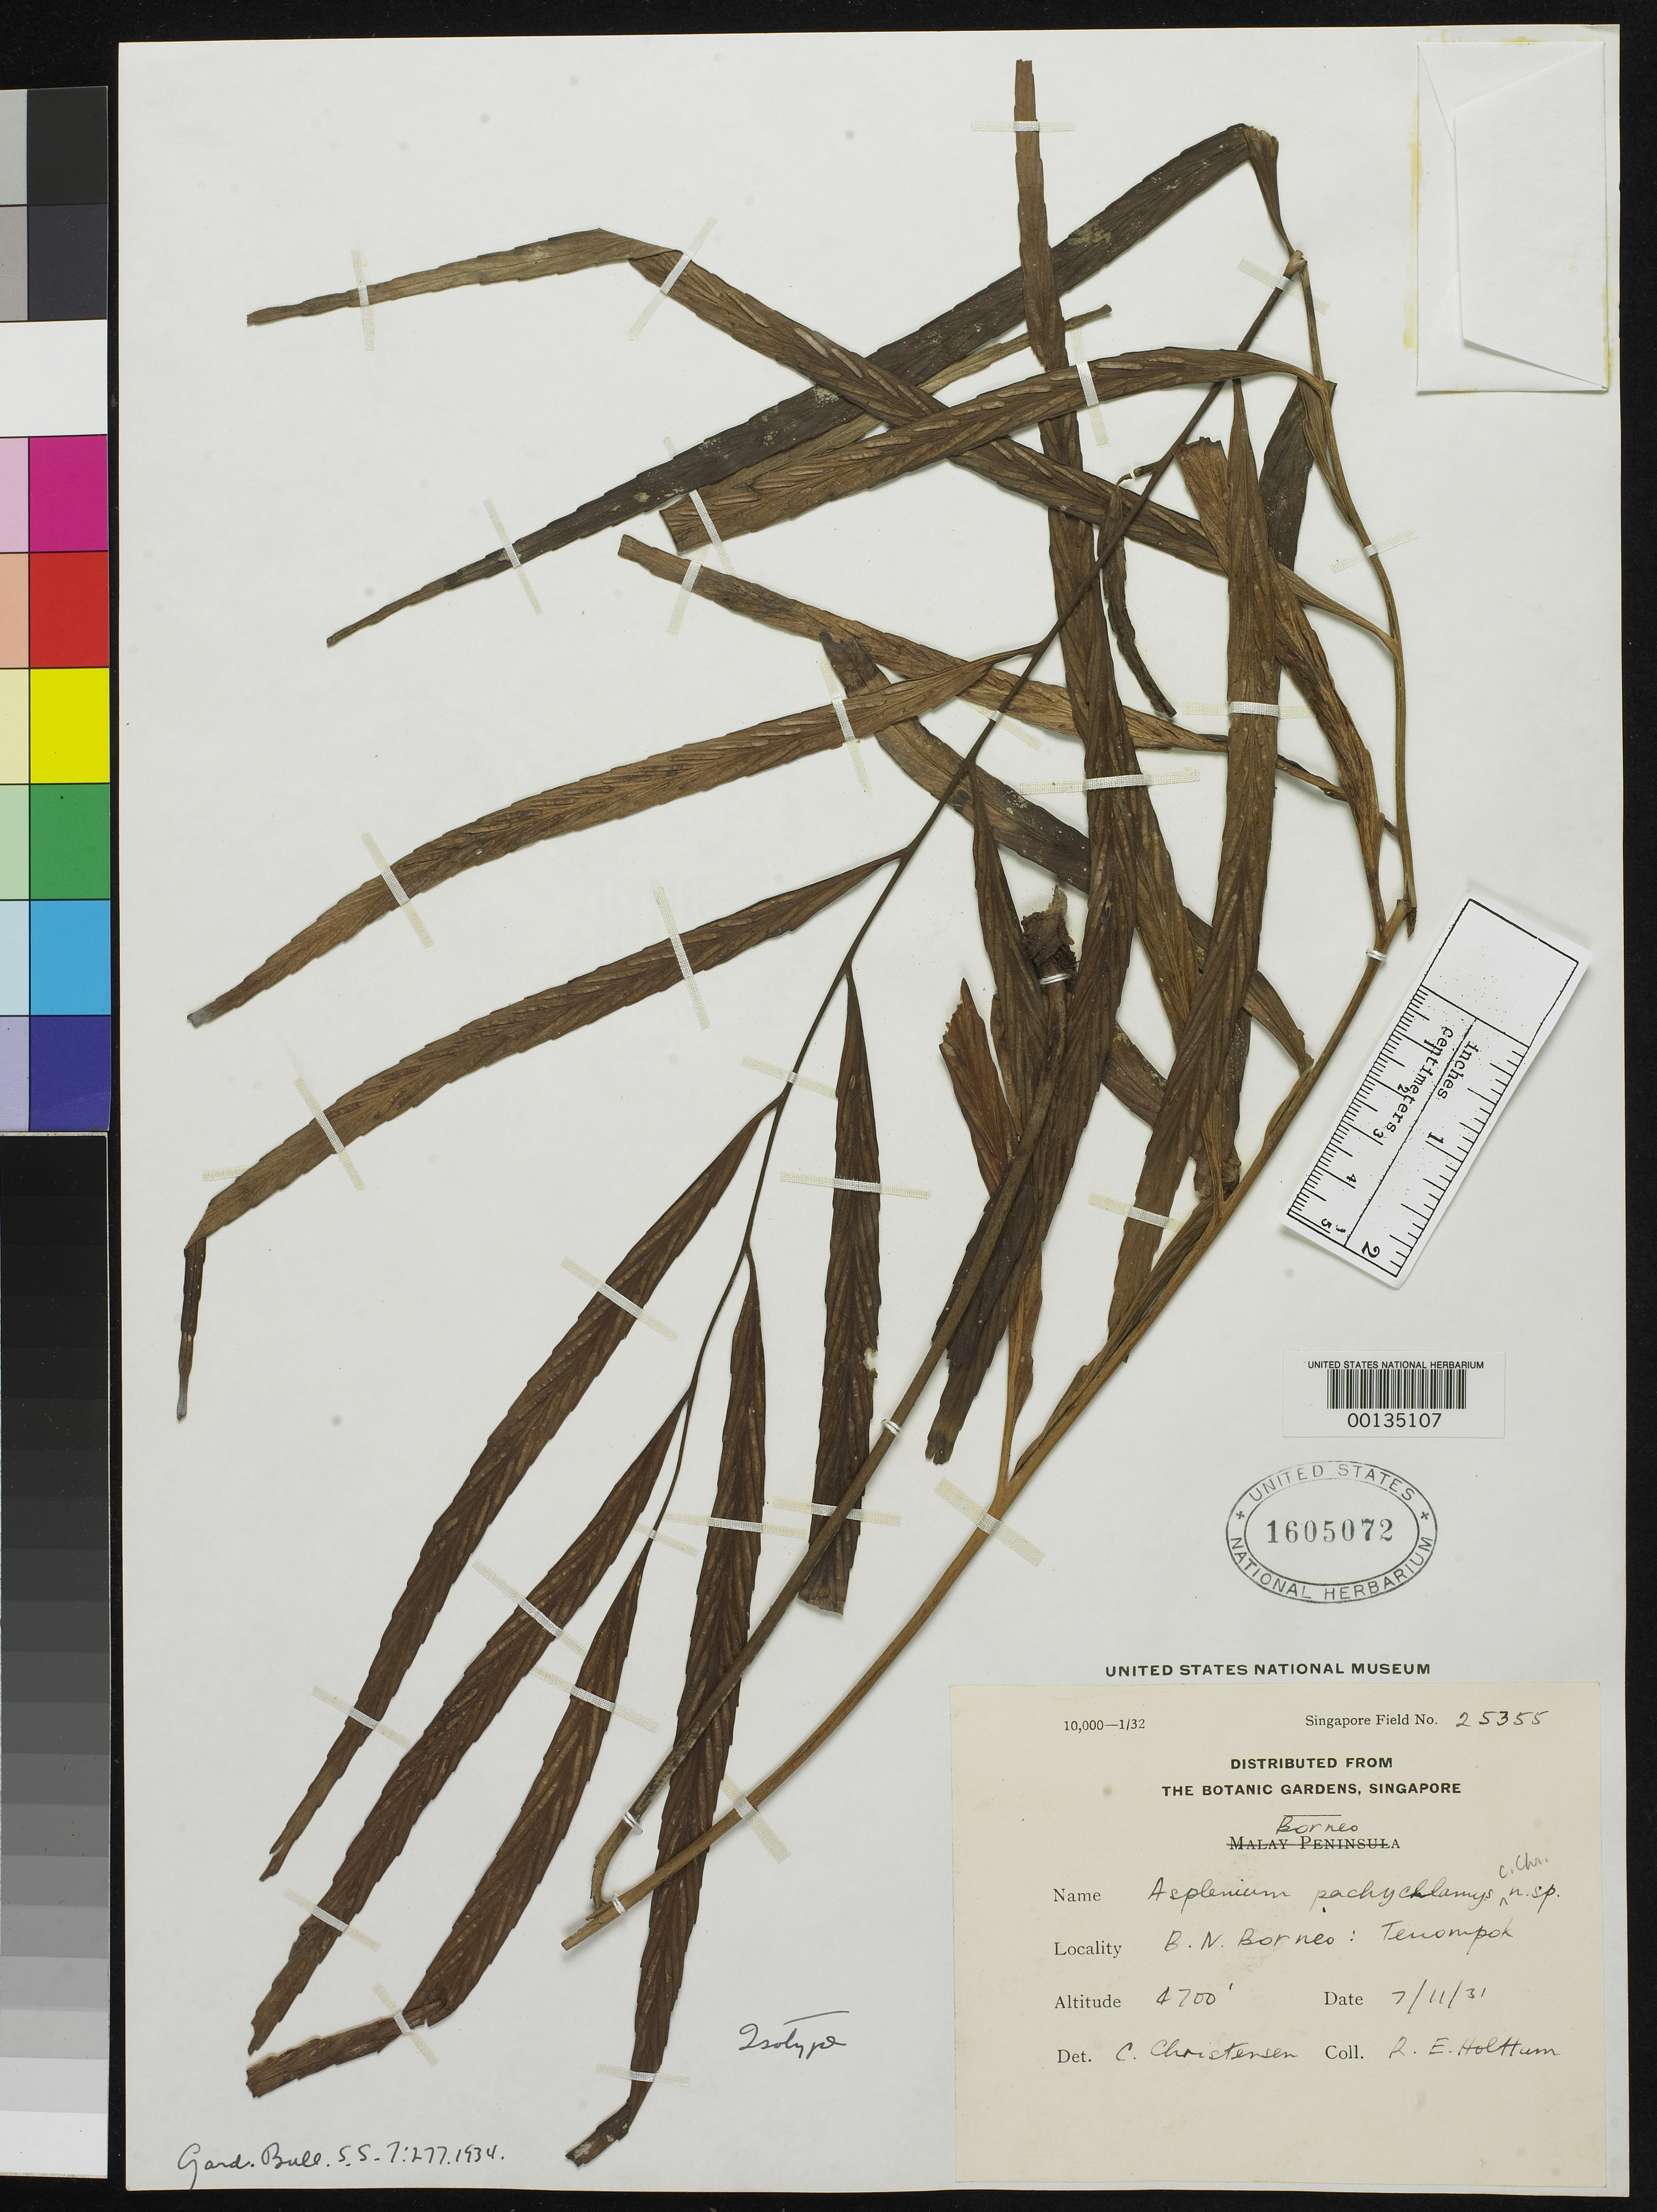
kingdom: Plantae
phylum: Tracheophyta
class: Polypodiopsida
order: Polypodiales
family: Aspleniaceae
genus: Asplenium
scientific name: Asplenium pachychlamys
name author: C. Chr.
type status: Type Collection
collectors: R. E. Holttum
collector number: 25355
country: Brunei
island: Borneo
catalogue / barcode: US 1605072